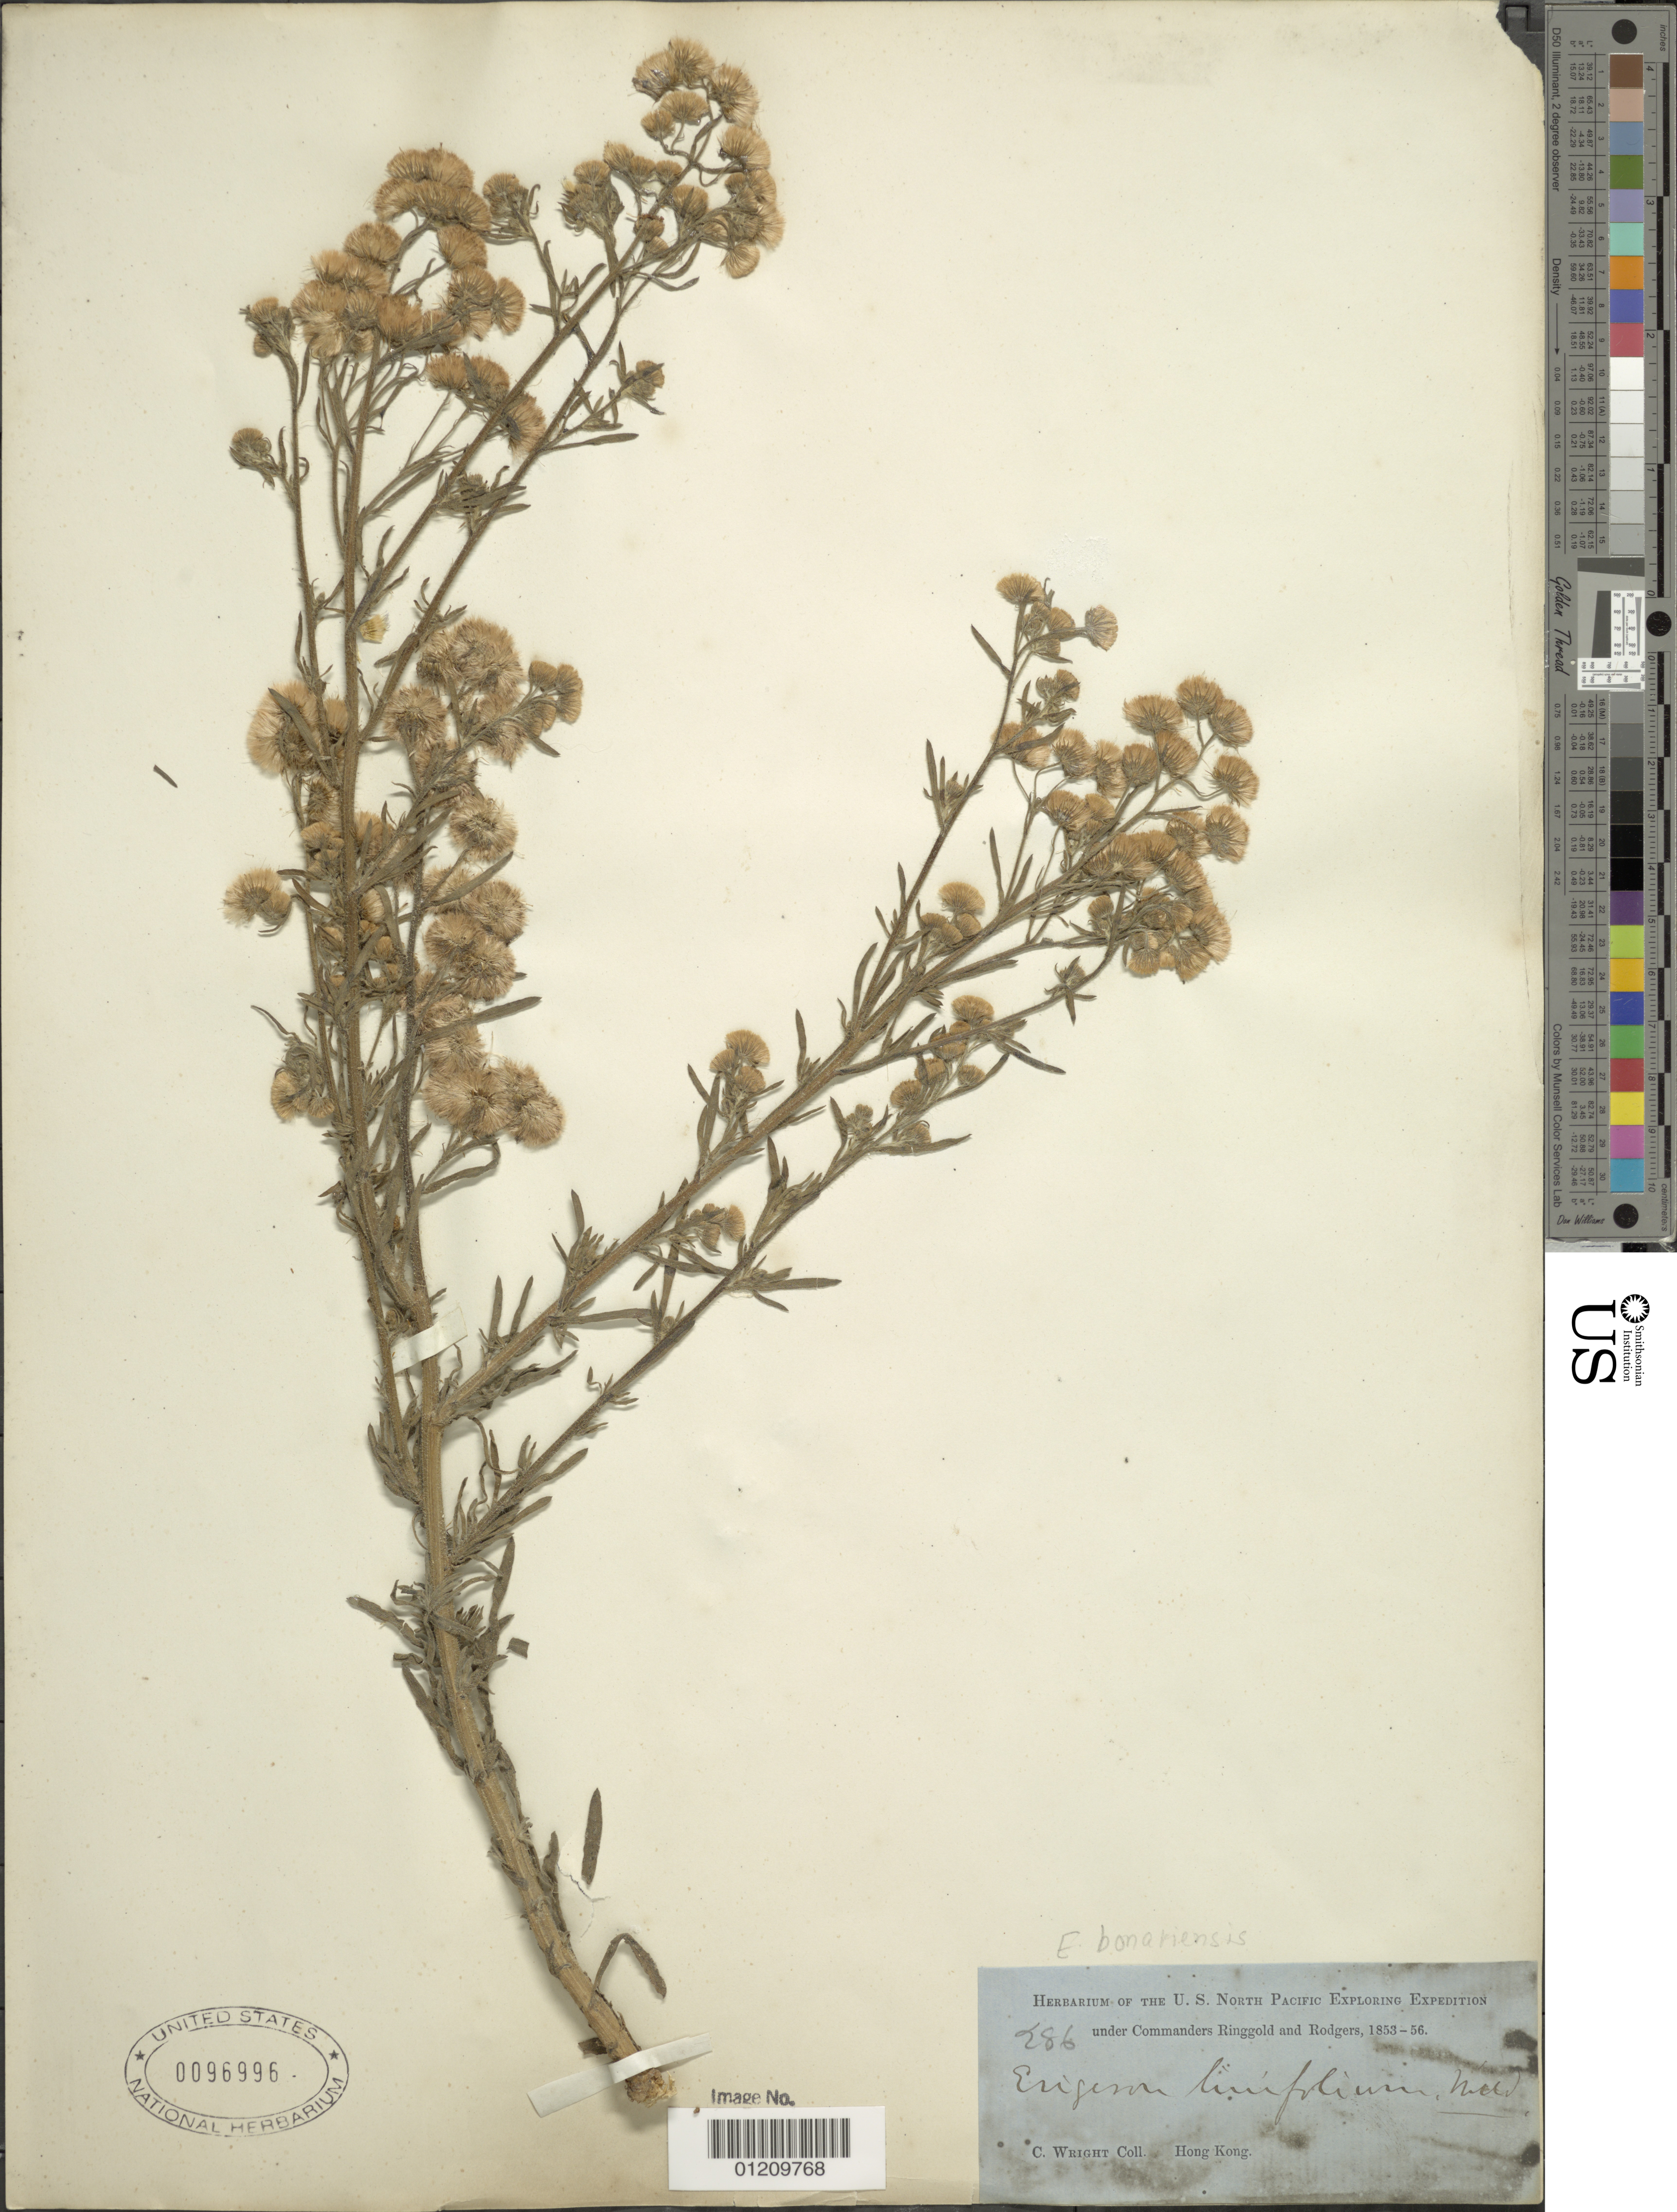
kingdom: Plantae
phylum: Tracheophyta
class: Magnoliopsida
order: Asterales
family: Asteraceae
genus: Erigeron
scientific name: Erigeron bonariensis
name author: L.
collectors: C. Wright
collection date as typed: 1853 to -- -- 1856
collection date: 1853/1856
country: China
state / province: Hong Kong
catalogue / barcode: US 96996